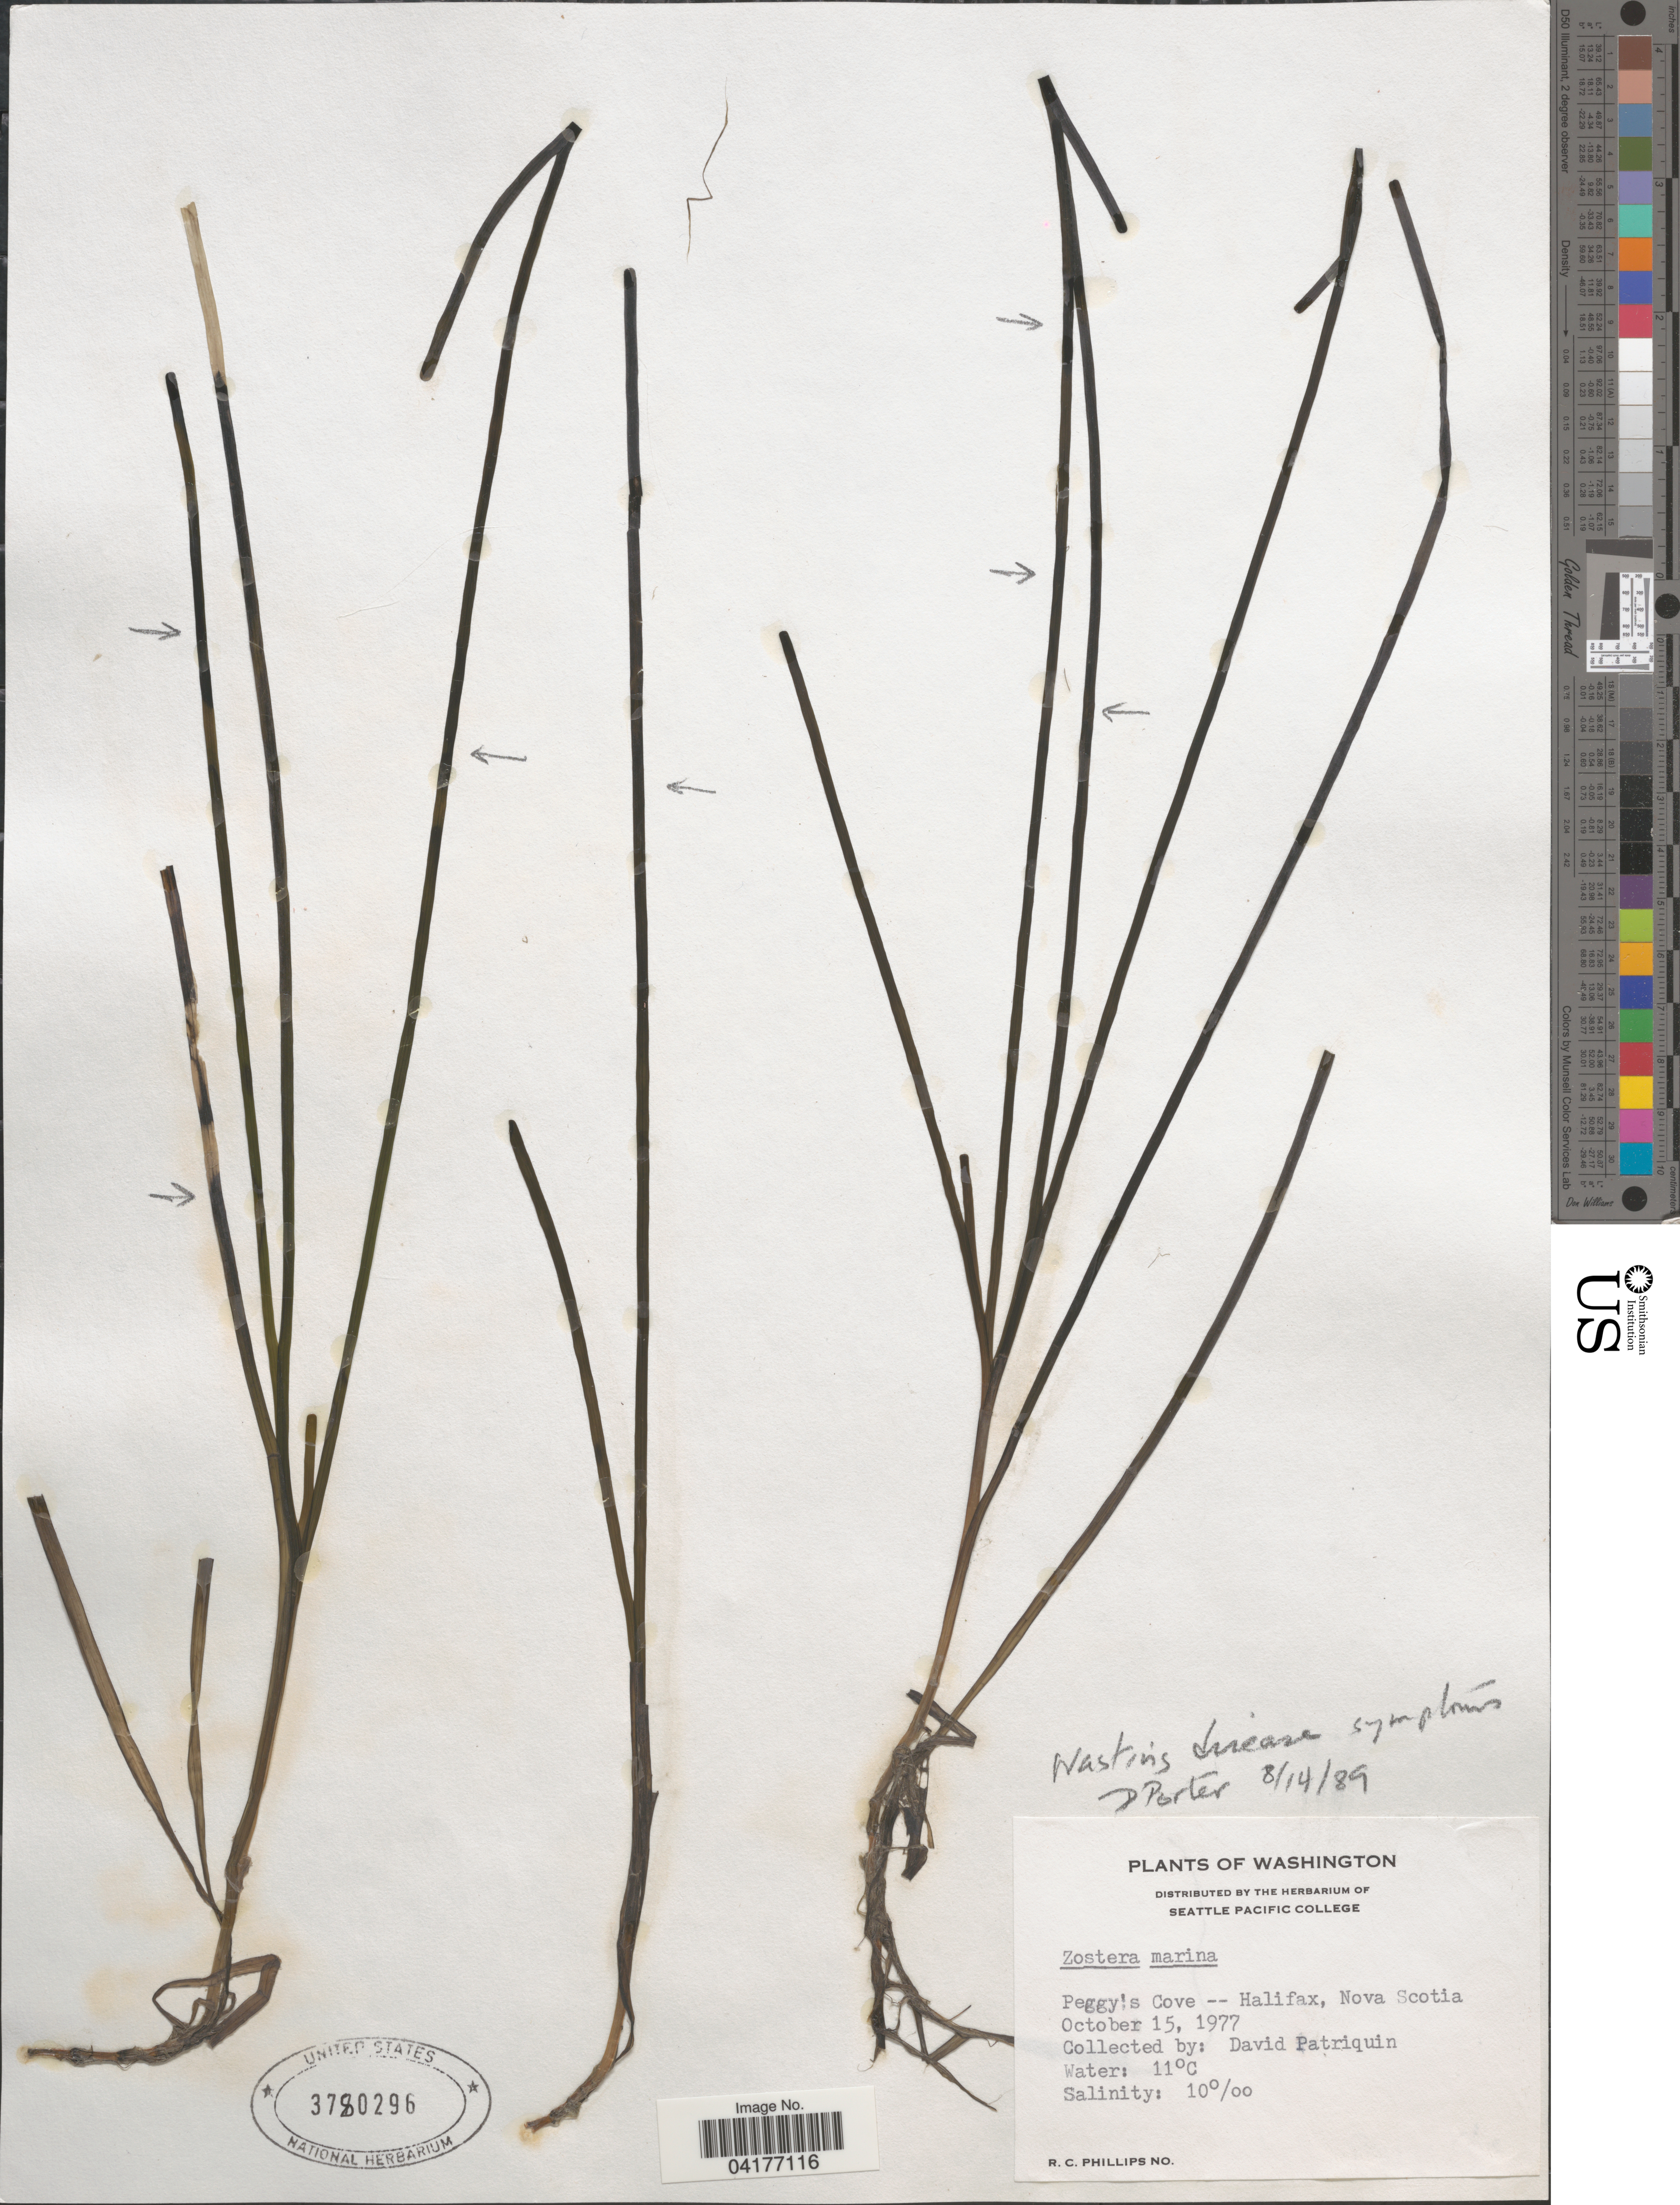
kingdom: Plantae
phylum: Tracheophyta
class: Liliopsida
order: Alismatales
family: Zosteraceae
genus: Zostera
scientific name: Zostera marina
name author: L.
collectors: D. Patriquin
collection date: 1977-10-15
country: Canada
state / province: Nova Scotia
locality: Peggy's Cove -- Halifax.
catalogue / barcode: US 3780296